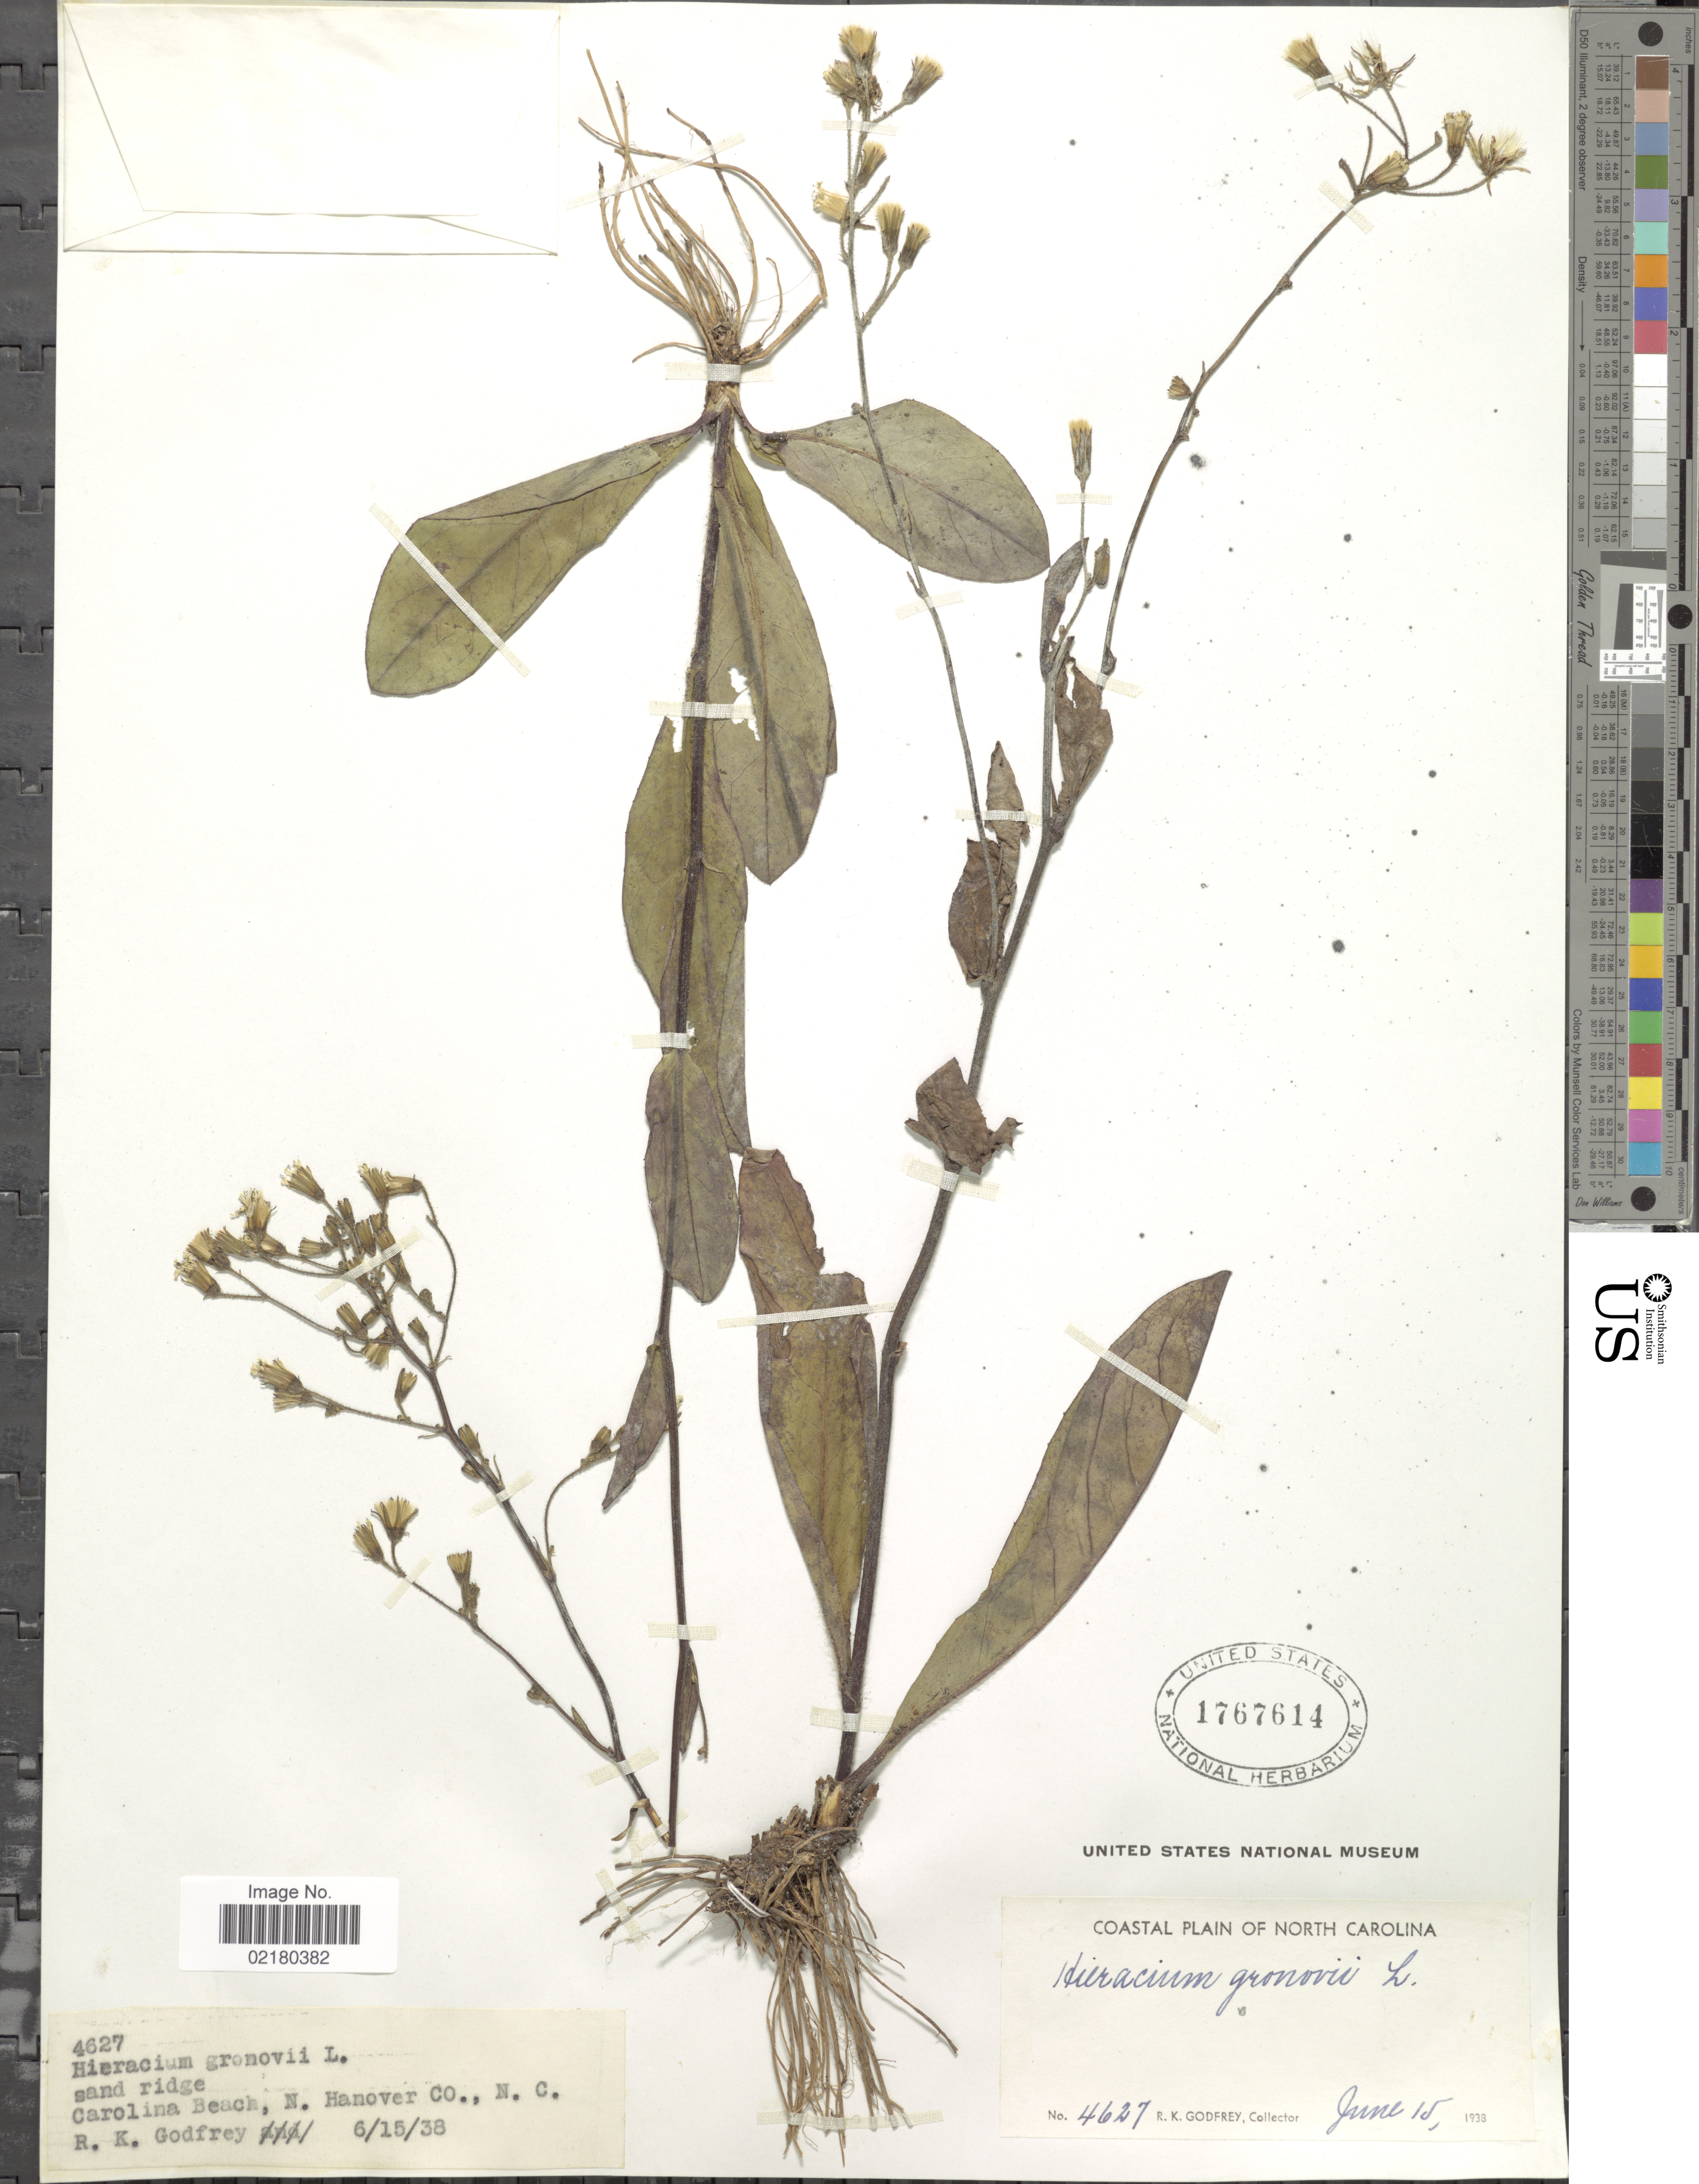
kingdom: Plantae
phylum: Tracheophyta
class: Magnoliopsida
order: Asterales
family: Asteraceae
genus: Hieracium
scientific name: Hieracium gronovii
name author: L.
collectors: R. K. Godfrey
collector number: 4627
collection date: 1938-06-15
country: United States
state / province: North Carolina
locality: Coastal Plain of North Carolina, sand ridge, Carolina Beach, N. Hanover Co.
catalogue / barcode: US 1767614